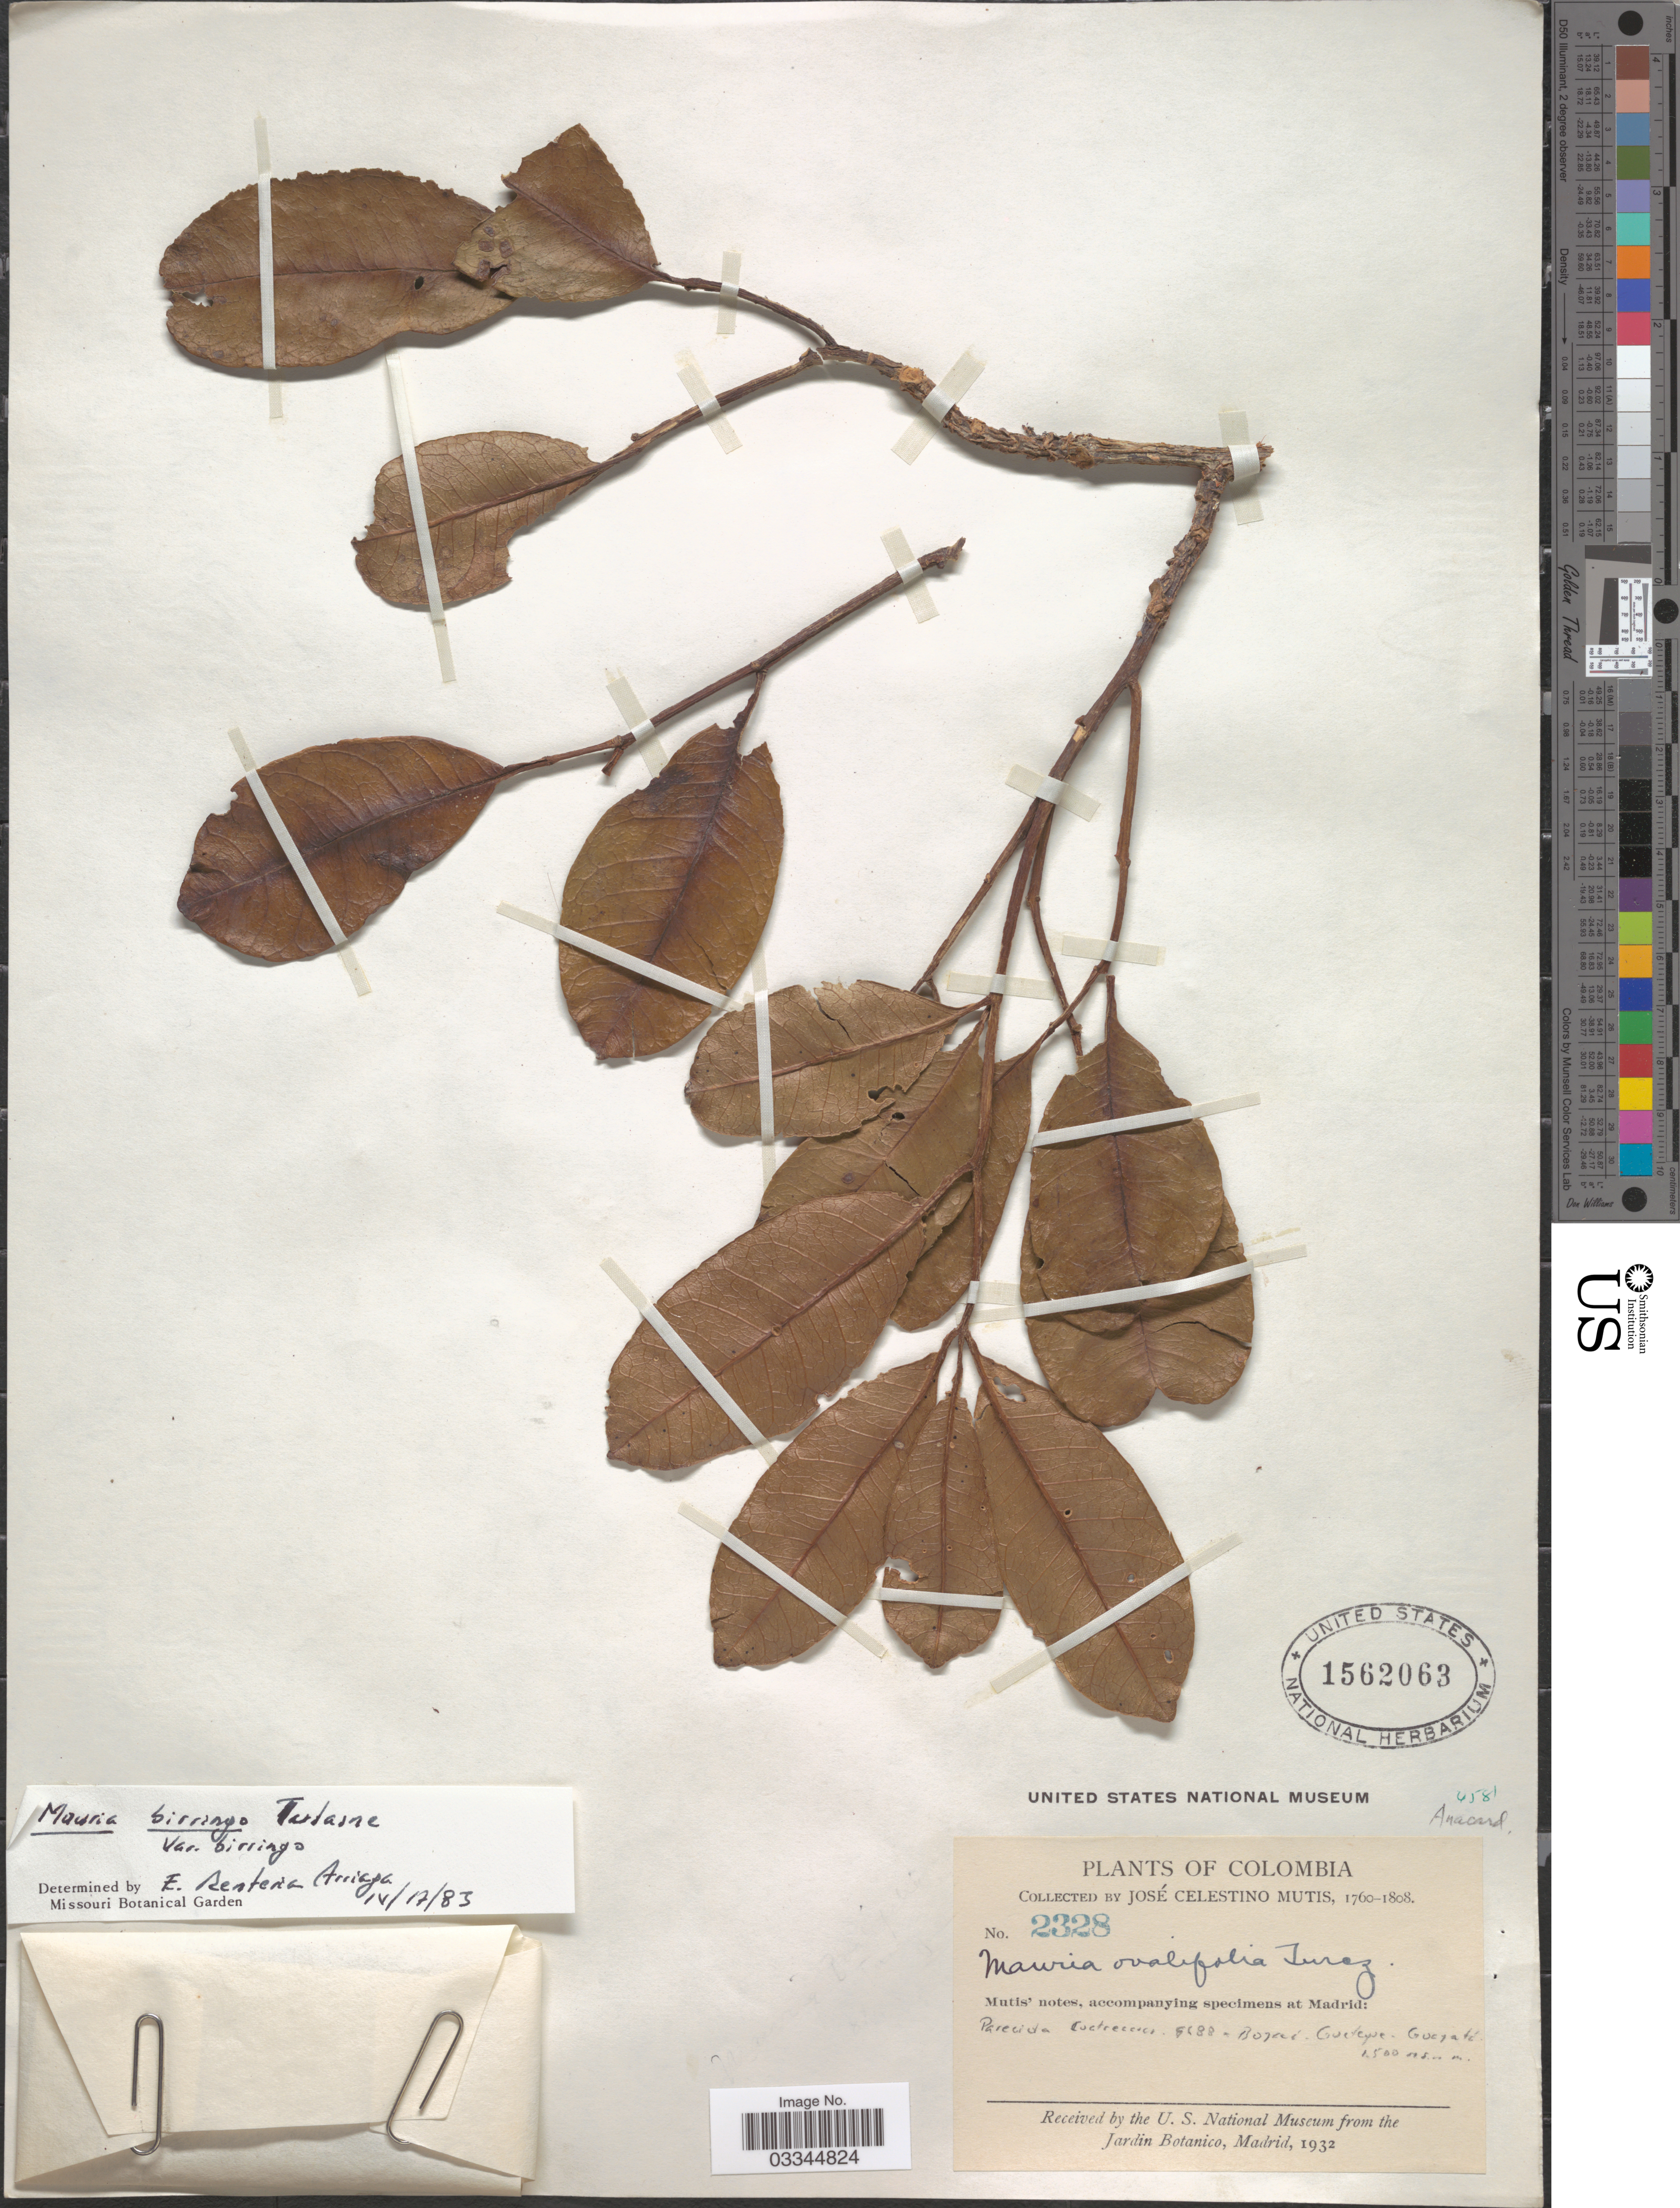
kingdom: Plantae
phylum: Tracheophyta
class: Magnoliopsida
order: Sapindales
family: Anacardiaceae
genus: Mauria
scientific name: Mauria biringo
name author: Tul.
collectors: J. C. B. Mutis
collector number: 2328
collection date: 1760/1808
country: Colombia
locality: Parecida Cuatrecosco GL88 [interpreted] - Bogai [interpreted] Guateque - Guegati[interpreted].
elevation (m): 1500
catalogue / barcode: US 1562063